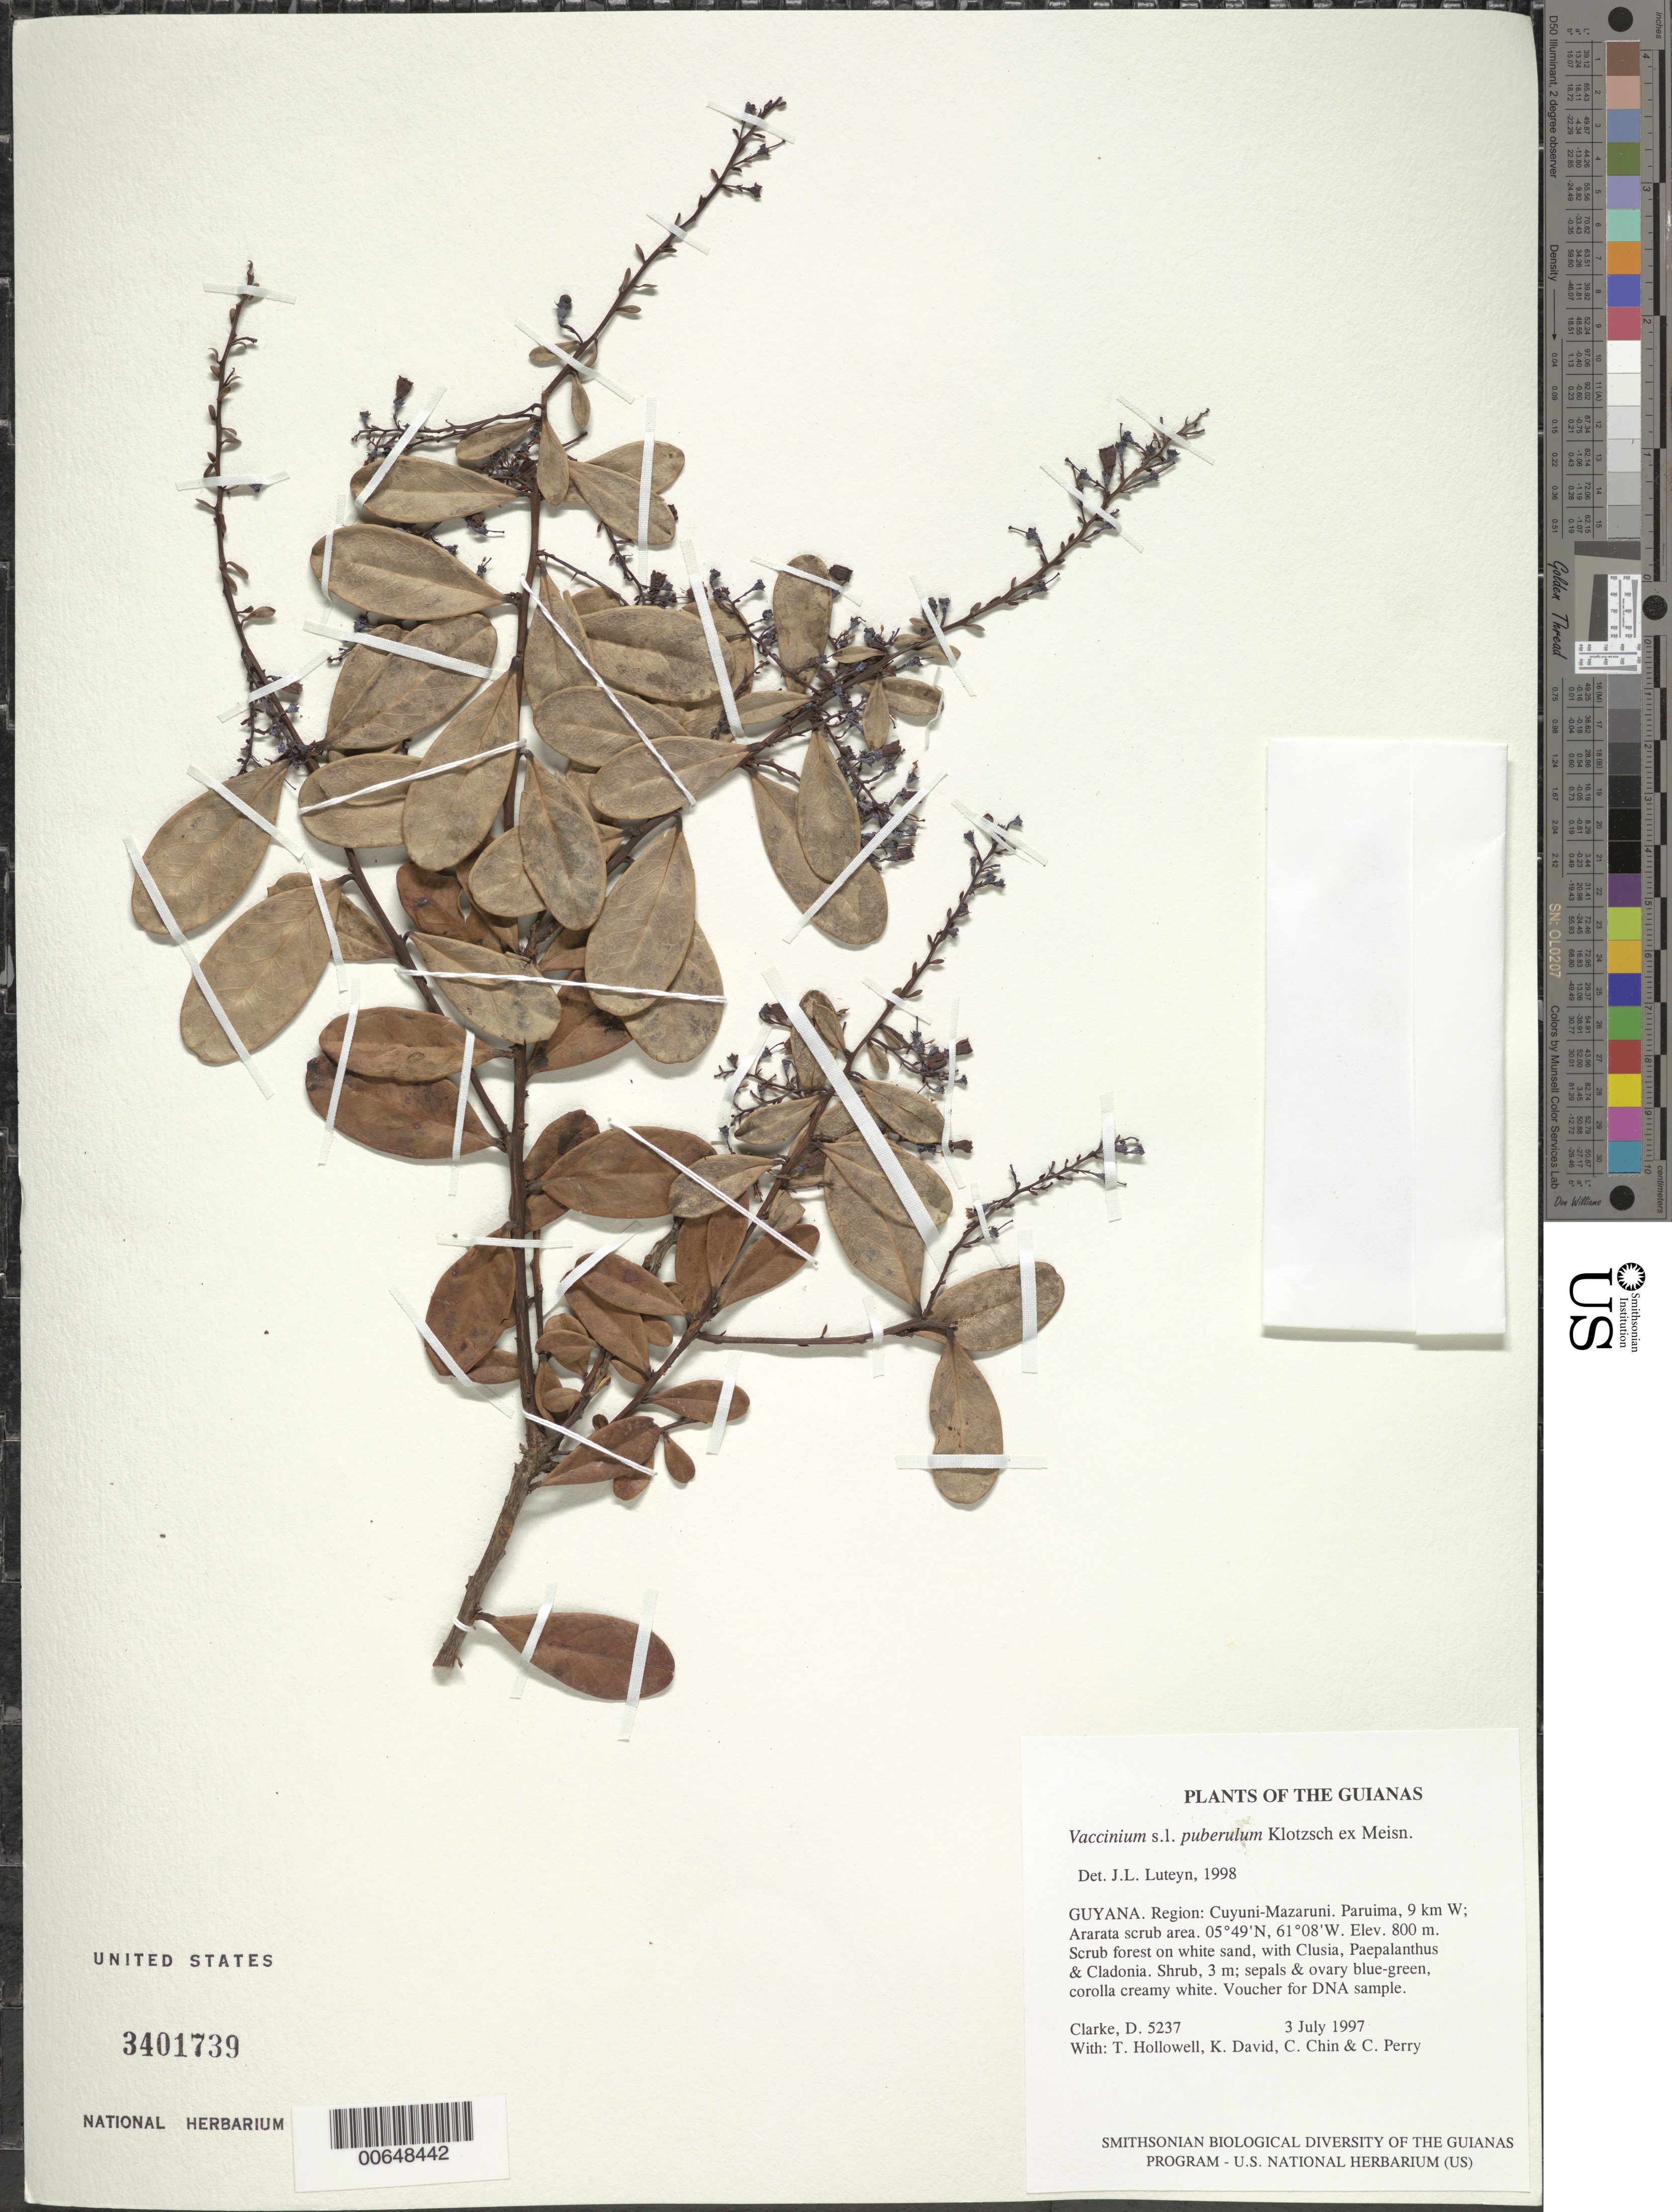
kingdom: Plantae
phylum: Tracheophyta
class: Magnoliopsida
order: Ericales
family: Ericaceae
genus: Vaccinium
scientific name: Vaccinium puberulum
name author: Klotzsch ex Meisn.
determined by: Luteyn, J. L.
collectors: H. D. Clarke, T. Hollowell, K. David, C. Chin & C. Perry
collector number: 5237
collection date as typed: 3 July 1997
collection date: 1997-07-03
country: Guyana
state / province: Cuyuni-Mazaruni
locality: Paruima, 9 km W; Ararata scrub area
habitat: Scrub forest on white sand, with Clusia, Paepalanthus & Cladonia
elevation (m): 800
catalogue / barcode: US 3401739